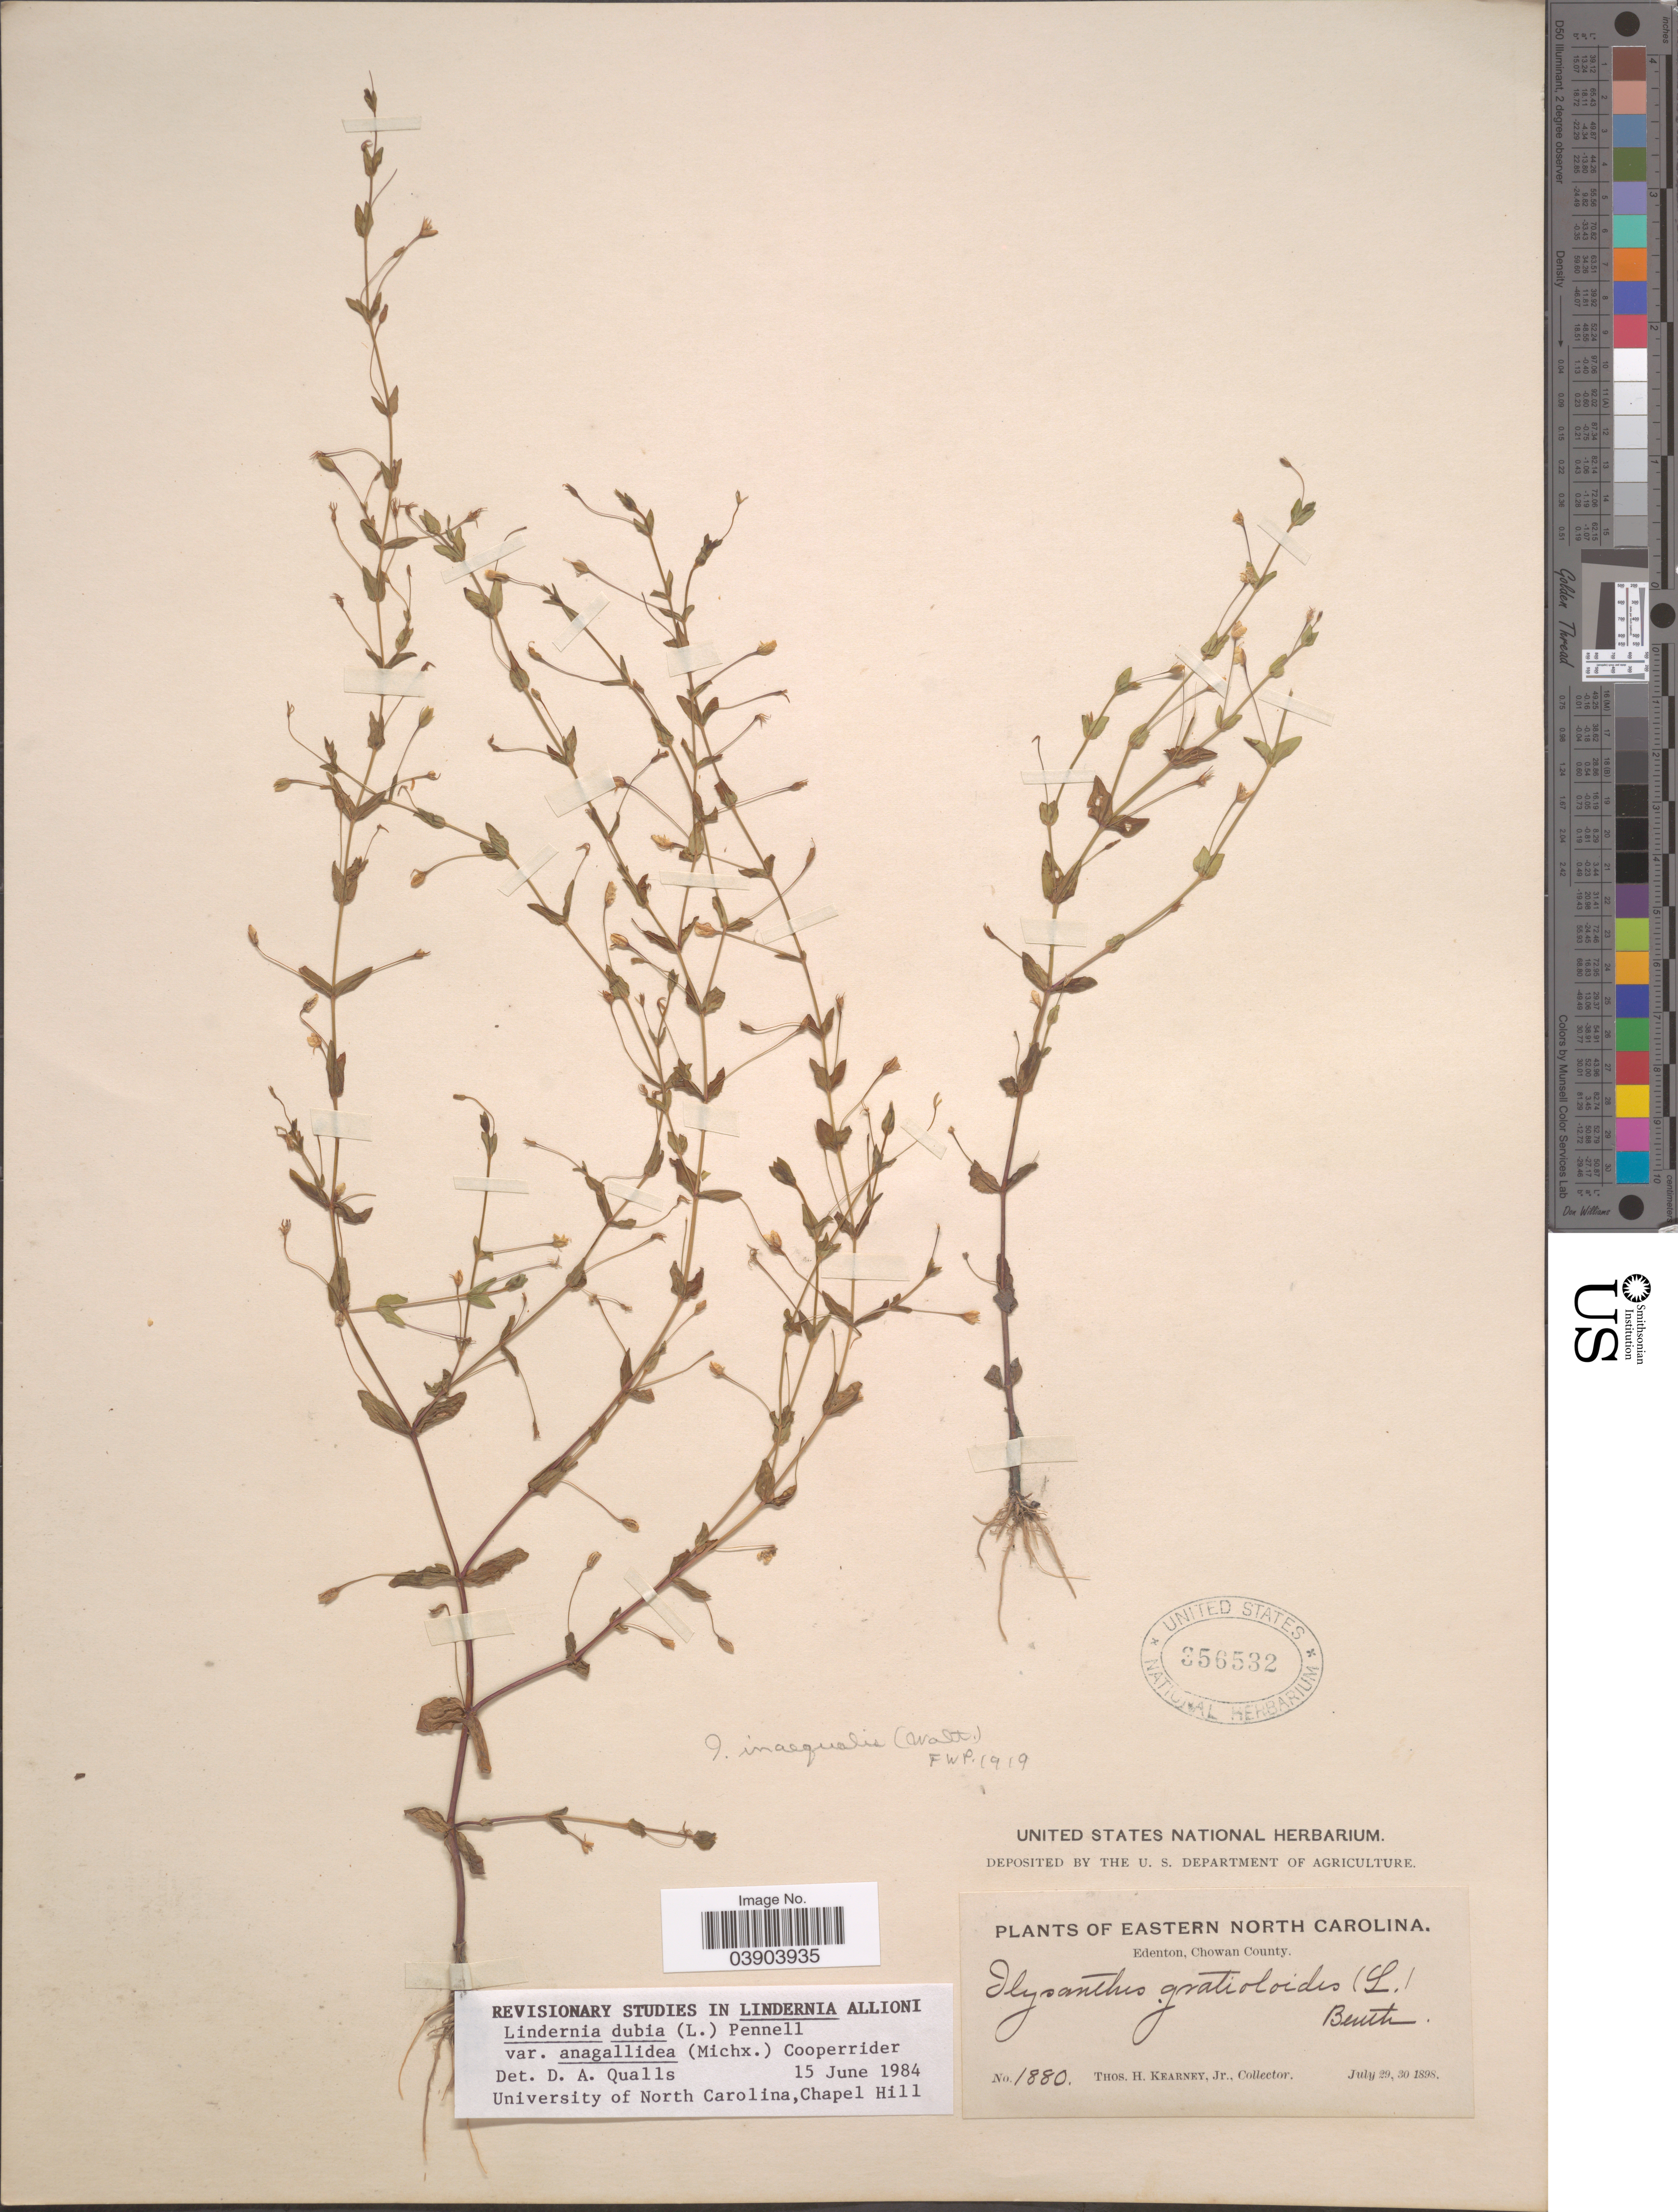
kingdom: Plantae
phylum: Tracheophyta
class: Magnoliopsida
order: Lamiales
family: Linderniaceae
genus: Lindernia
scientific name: Lindernia dubia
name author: (L.) Pennell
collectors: T. H. Kearney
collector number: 1880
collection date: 1898-07-29/1898-07-30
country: United States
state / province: North Carolina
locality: Eastern North Carolina. Edenton, Chowan County.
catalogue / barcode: US 356532